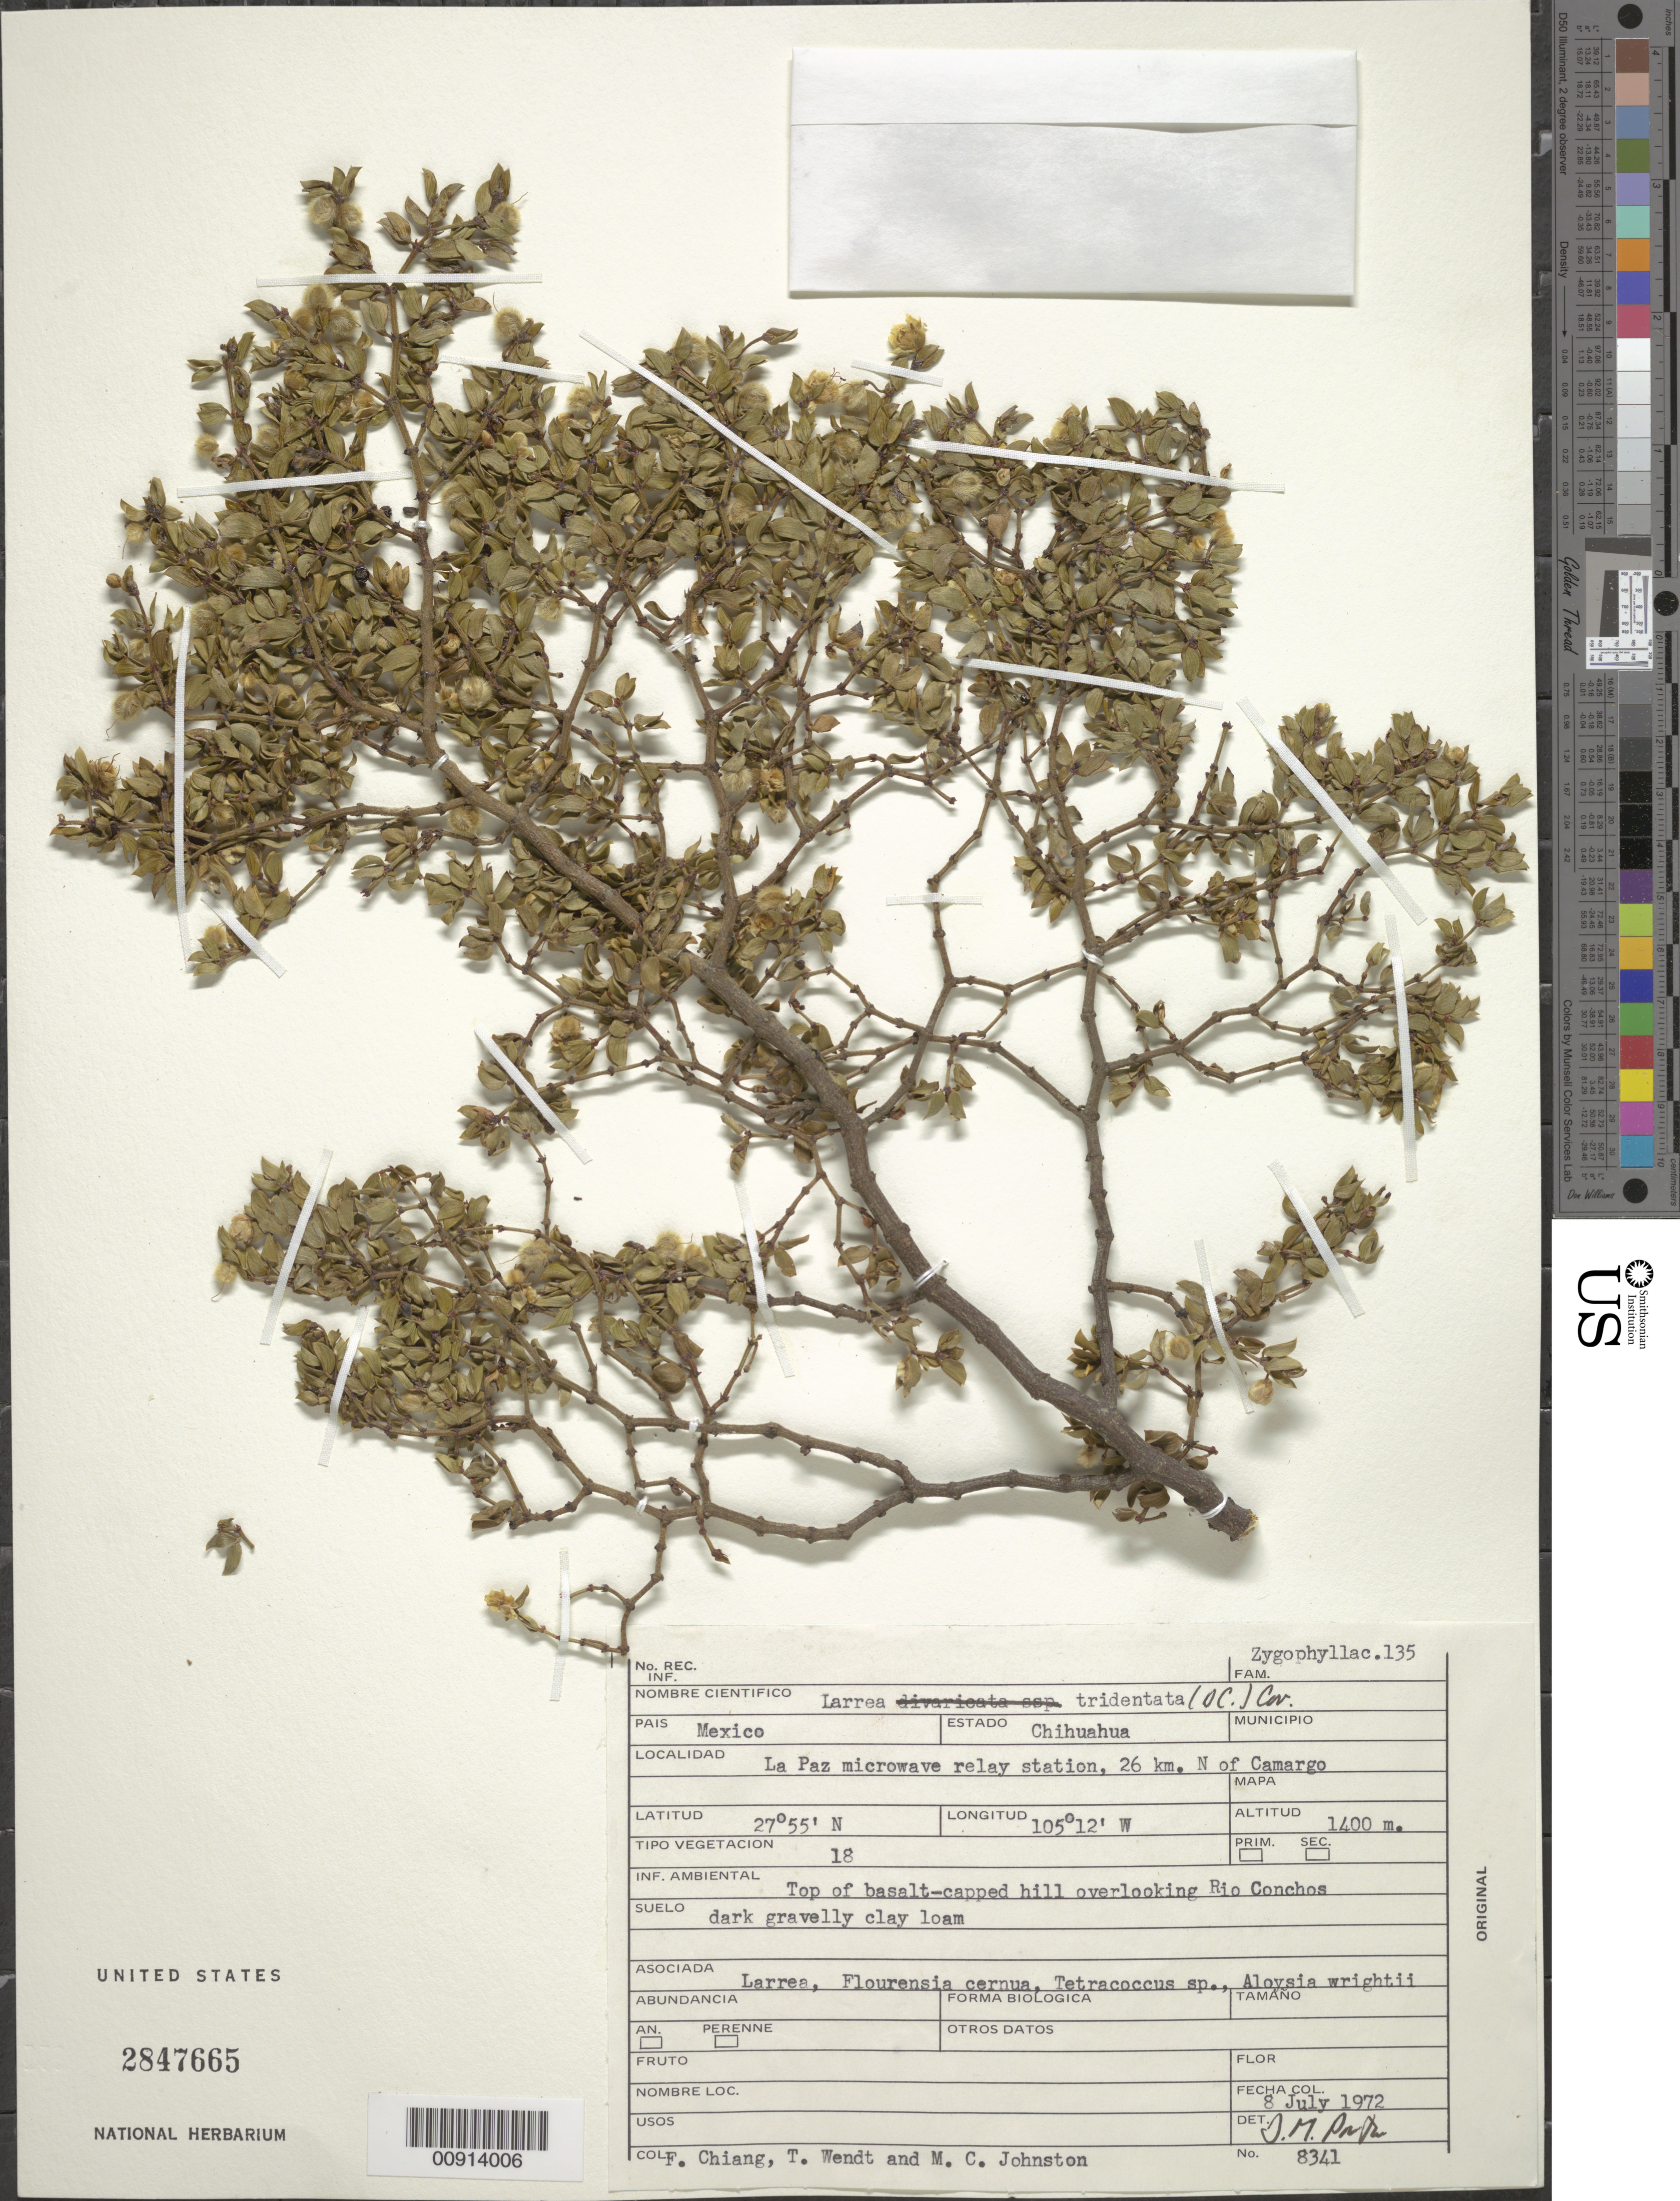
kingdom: Plantae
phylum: Tracheophyta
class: Magnoliopsida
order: Zygophyllales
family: Zygophyllaceae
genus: Larrea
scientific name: Larrea tridentata var. tridentata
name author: (Sessé & Moc. ex DC.) Coville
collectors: F. Chiang, T. L. Wendt & M. Johnston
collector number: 8341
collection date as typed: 08 Jul 1972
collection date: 1972-07-08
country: Mexico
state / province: Chihuahua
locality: Estado Chihuahua: La Paz microwave relay station, 26 km. N of Camargo.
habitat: Tipo vegetación 18. Top of basalt-capped hill overlooking Río Conchos. Dark gravelly clay loam. Asociada Larrea, Flourensis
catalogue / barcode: US 2847665